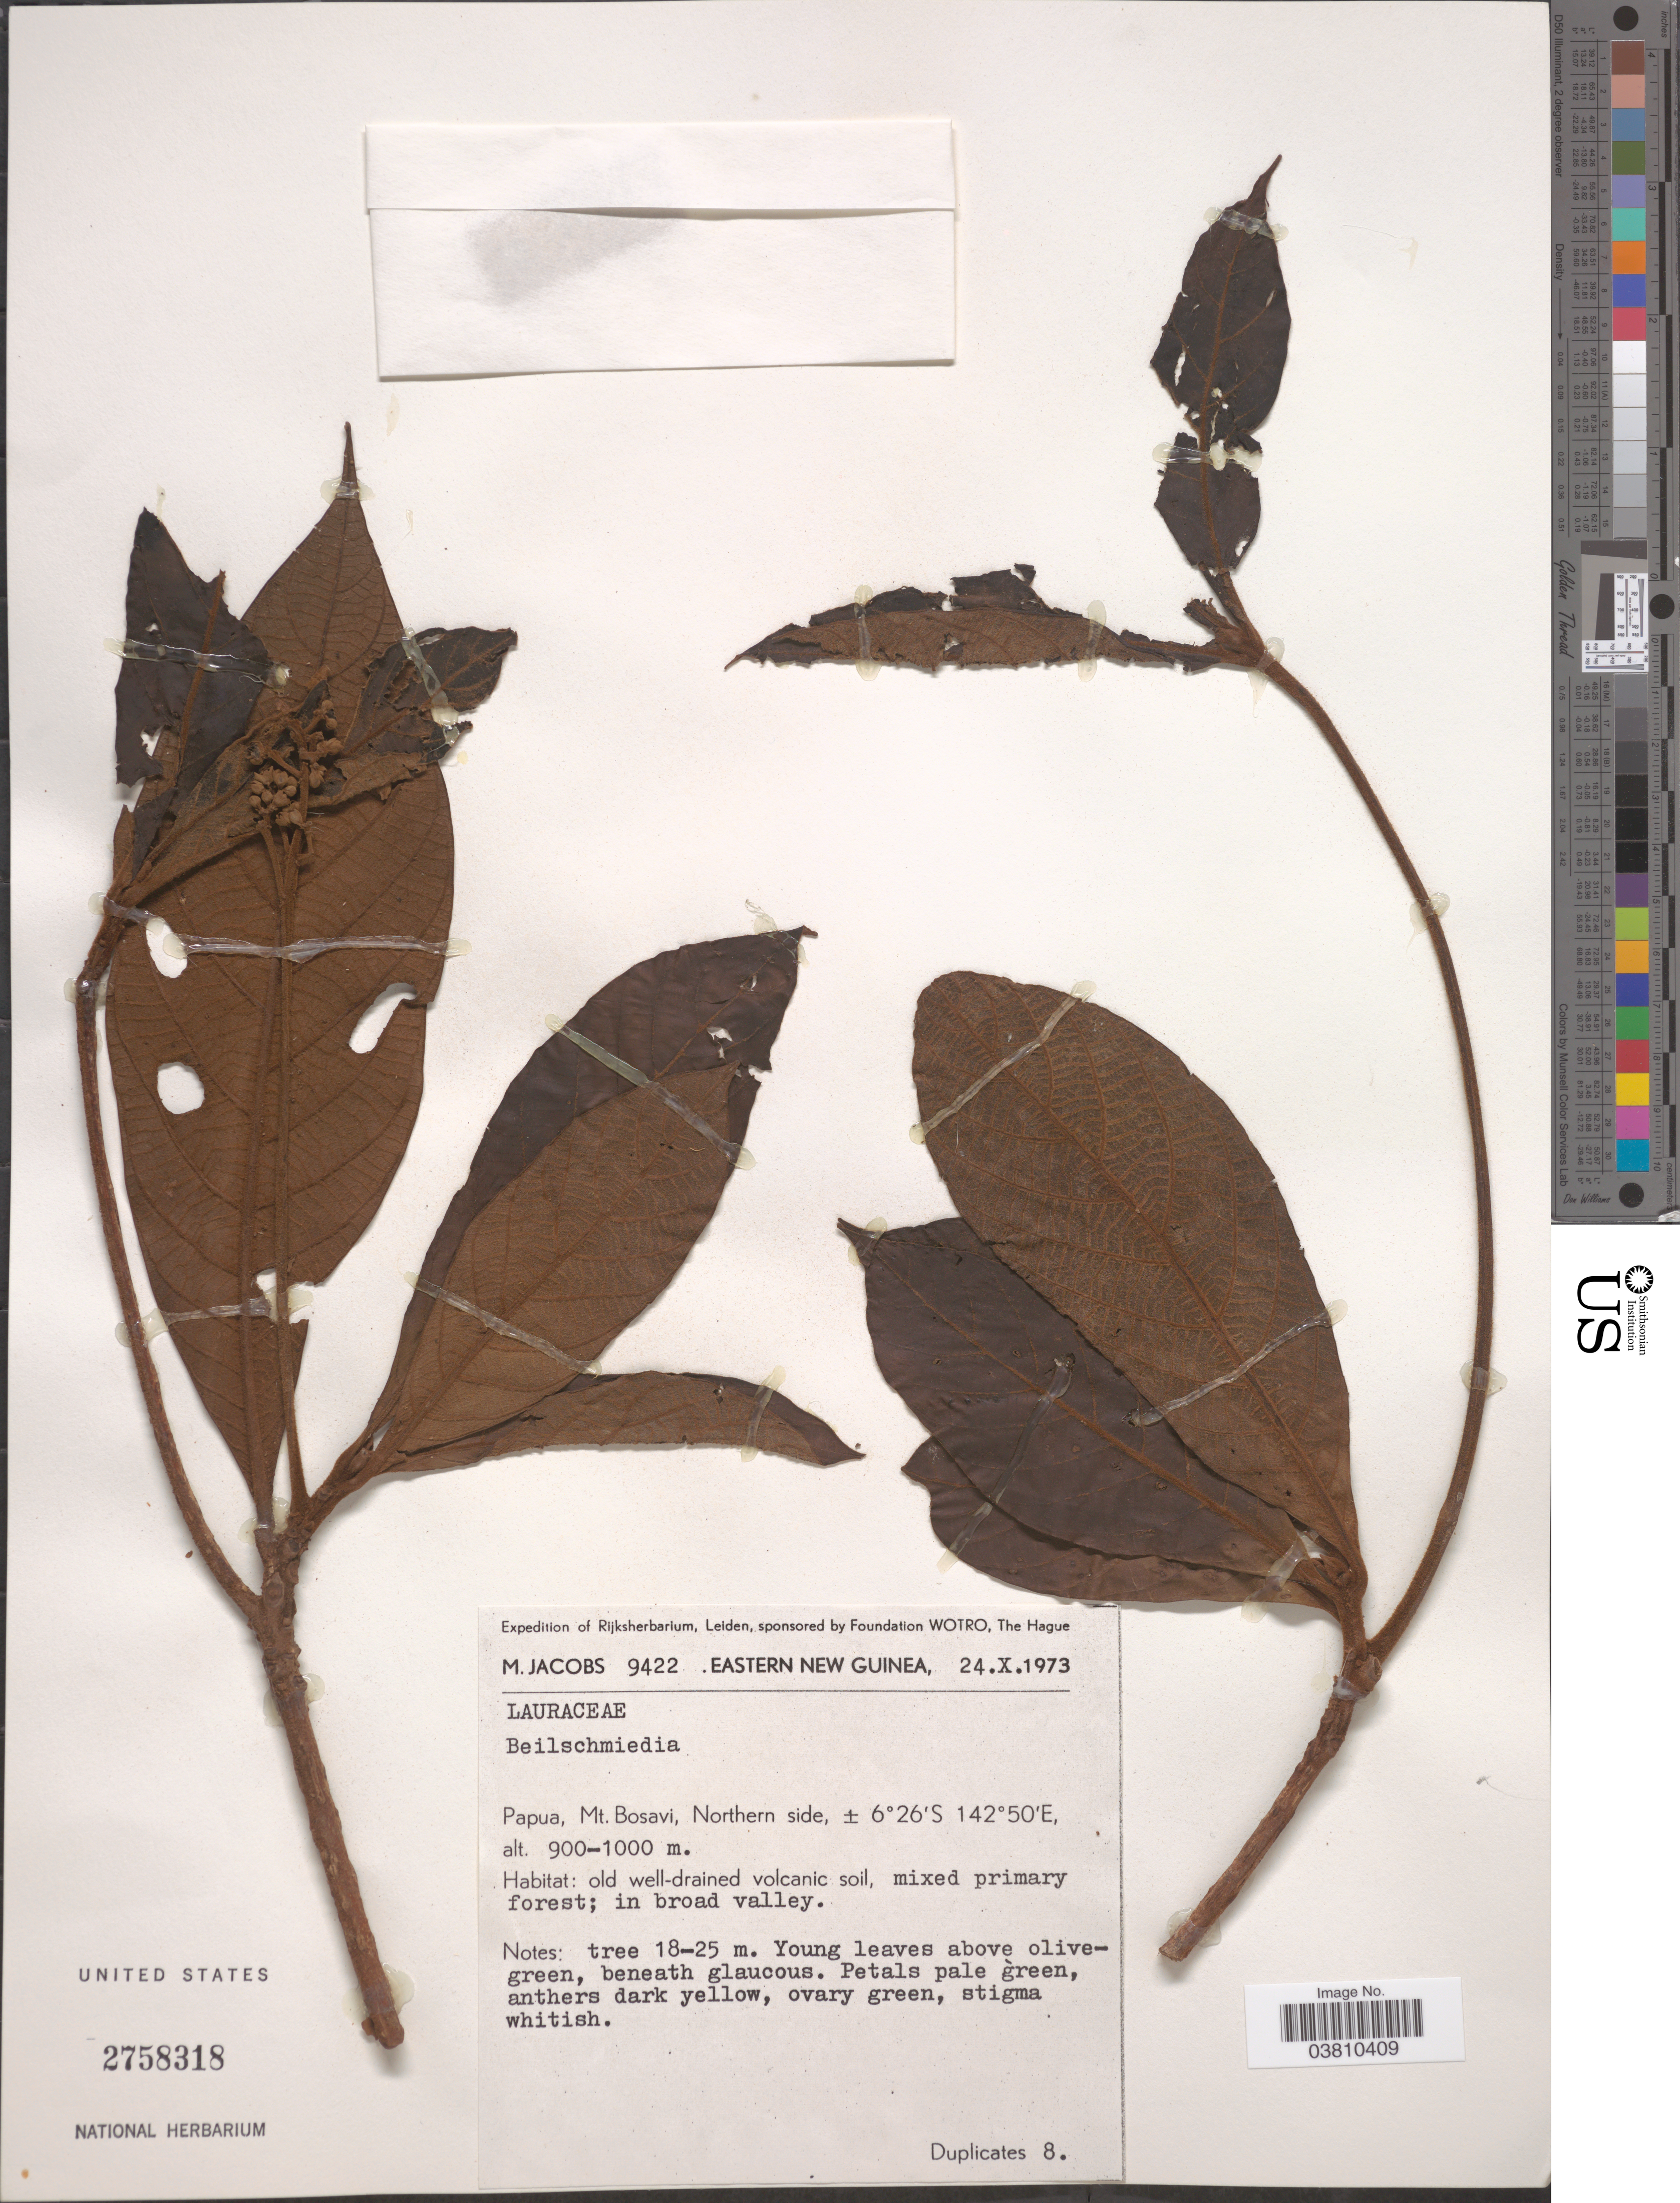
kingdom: Plantae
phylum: Tracheophyta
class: Magnoliopsida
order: Laurales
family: Lauraceae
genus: Beilschmiedia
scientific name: Beilschmiedia sp.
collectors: M. Jacobs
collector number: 9422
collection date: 1973-10-24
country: Papua New Guinea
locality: Eastern New Guinea. Papua, Mt. Bosavi, Northern side.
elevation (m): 900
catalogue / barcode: US 2758318